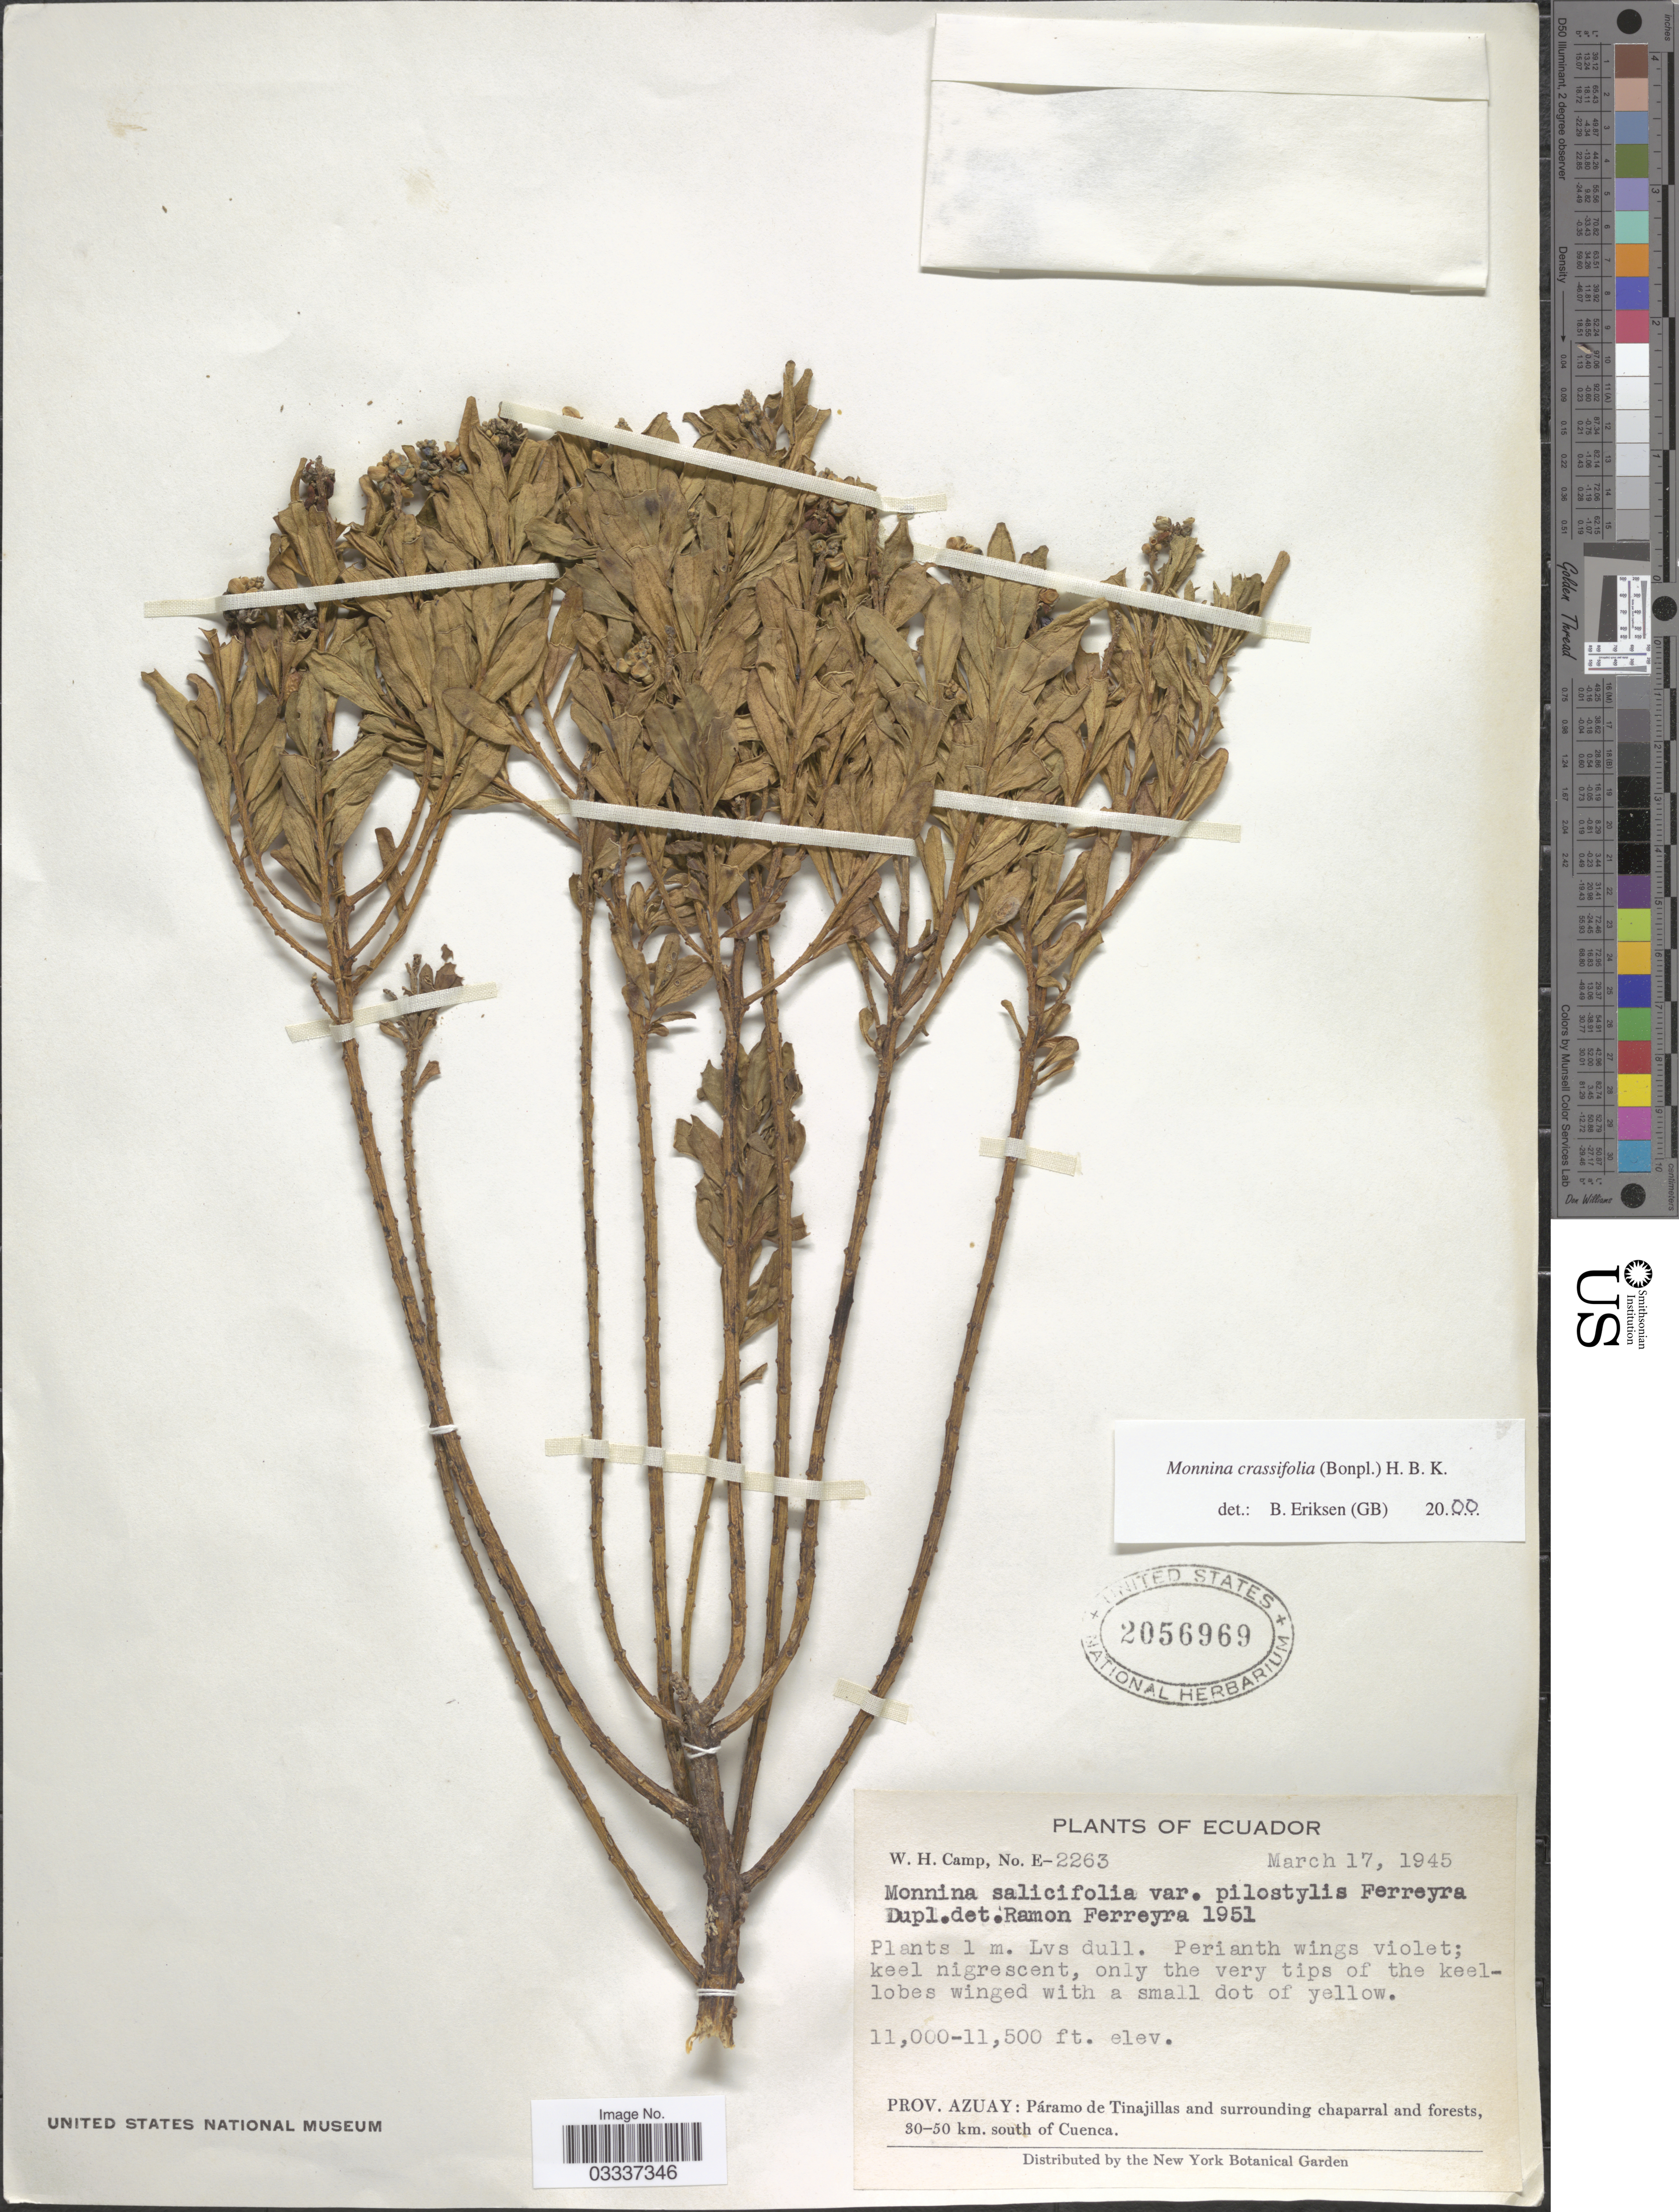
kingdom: Plantae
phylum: Tracheophyta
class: Magnoliopsida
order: Fabales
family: Polygalaceae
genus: Monnina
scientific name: Monnina crassifolia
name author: (Bonpl.) Kunth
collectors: W. H. Camp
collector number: E-2263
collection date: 1945-03-17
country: Ecuador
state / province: Azuay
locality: Páramo de Tinajillas and surrounding chaparral and forests, 30-50 km. south of Cuenca.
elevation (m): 3353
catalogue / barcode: US 2056969